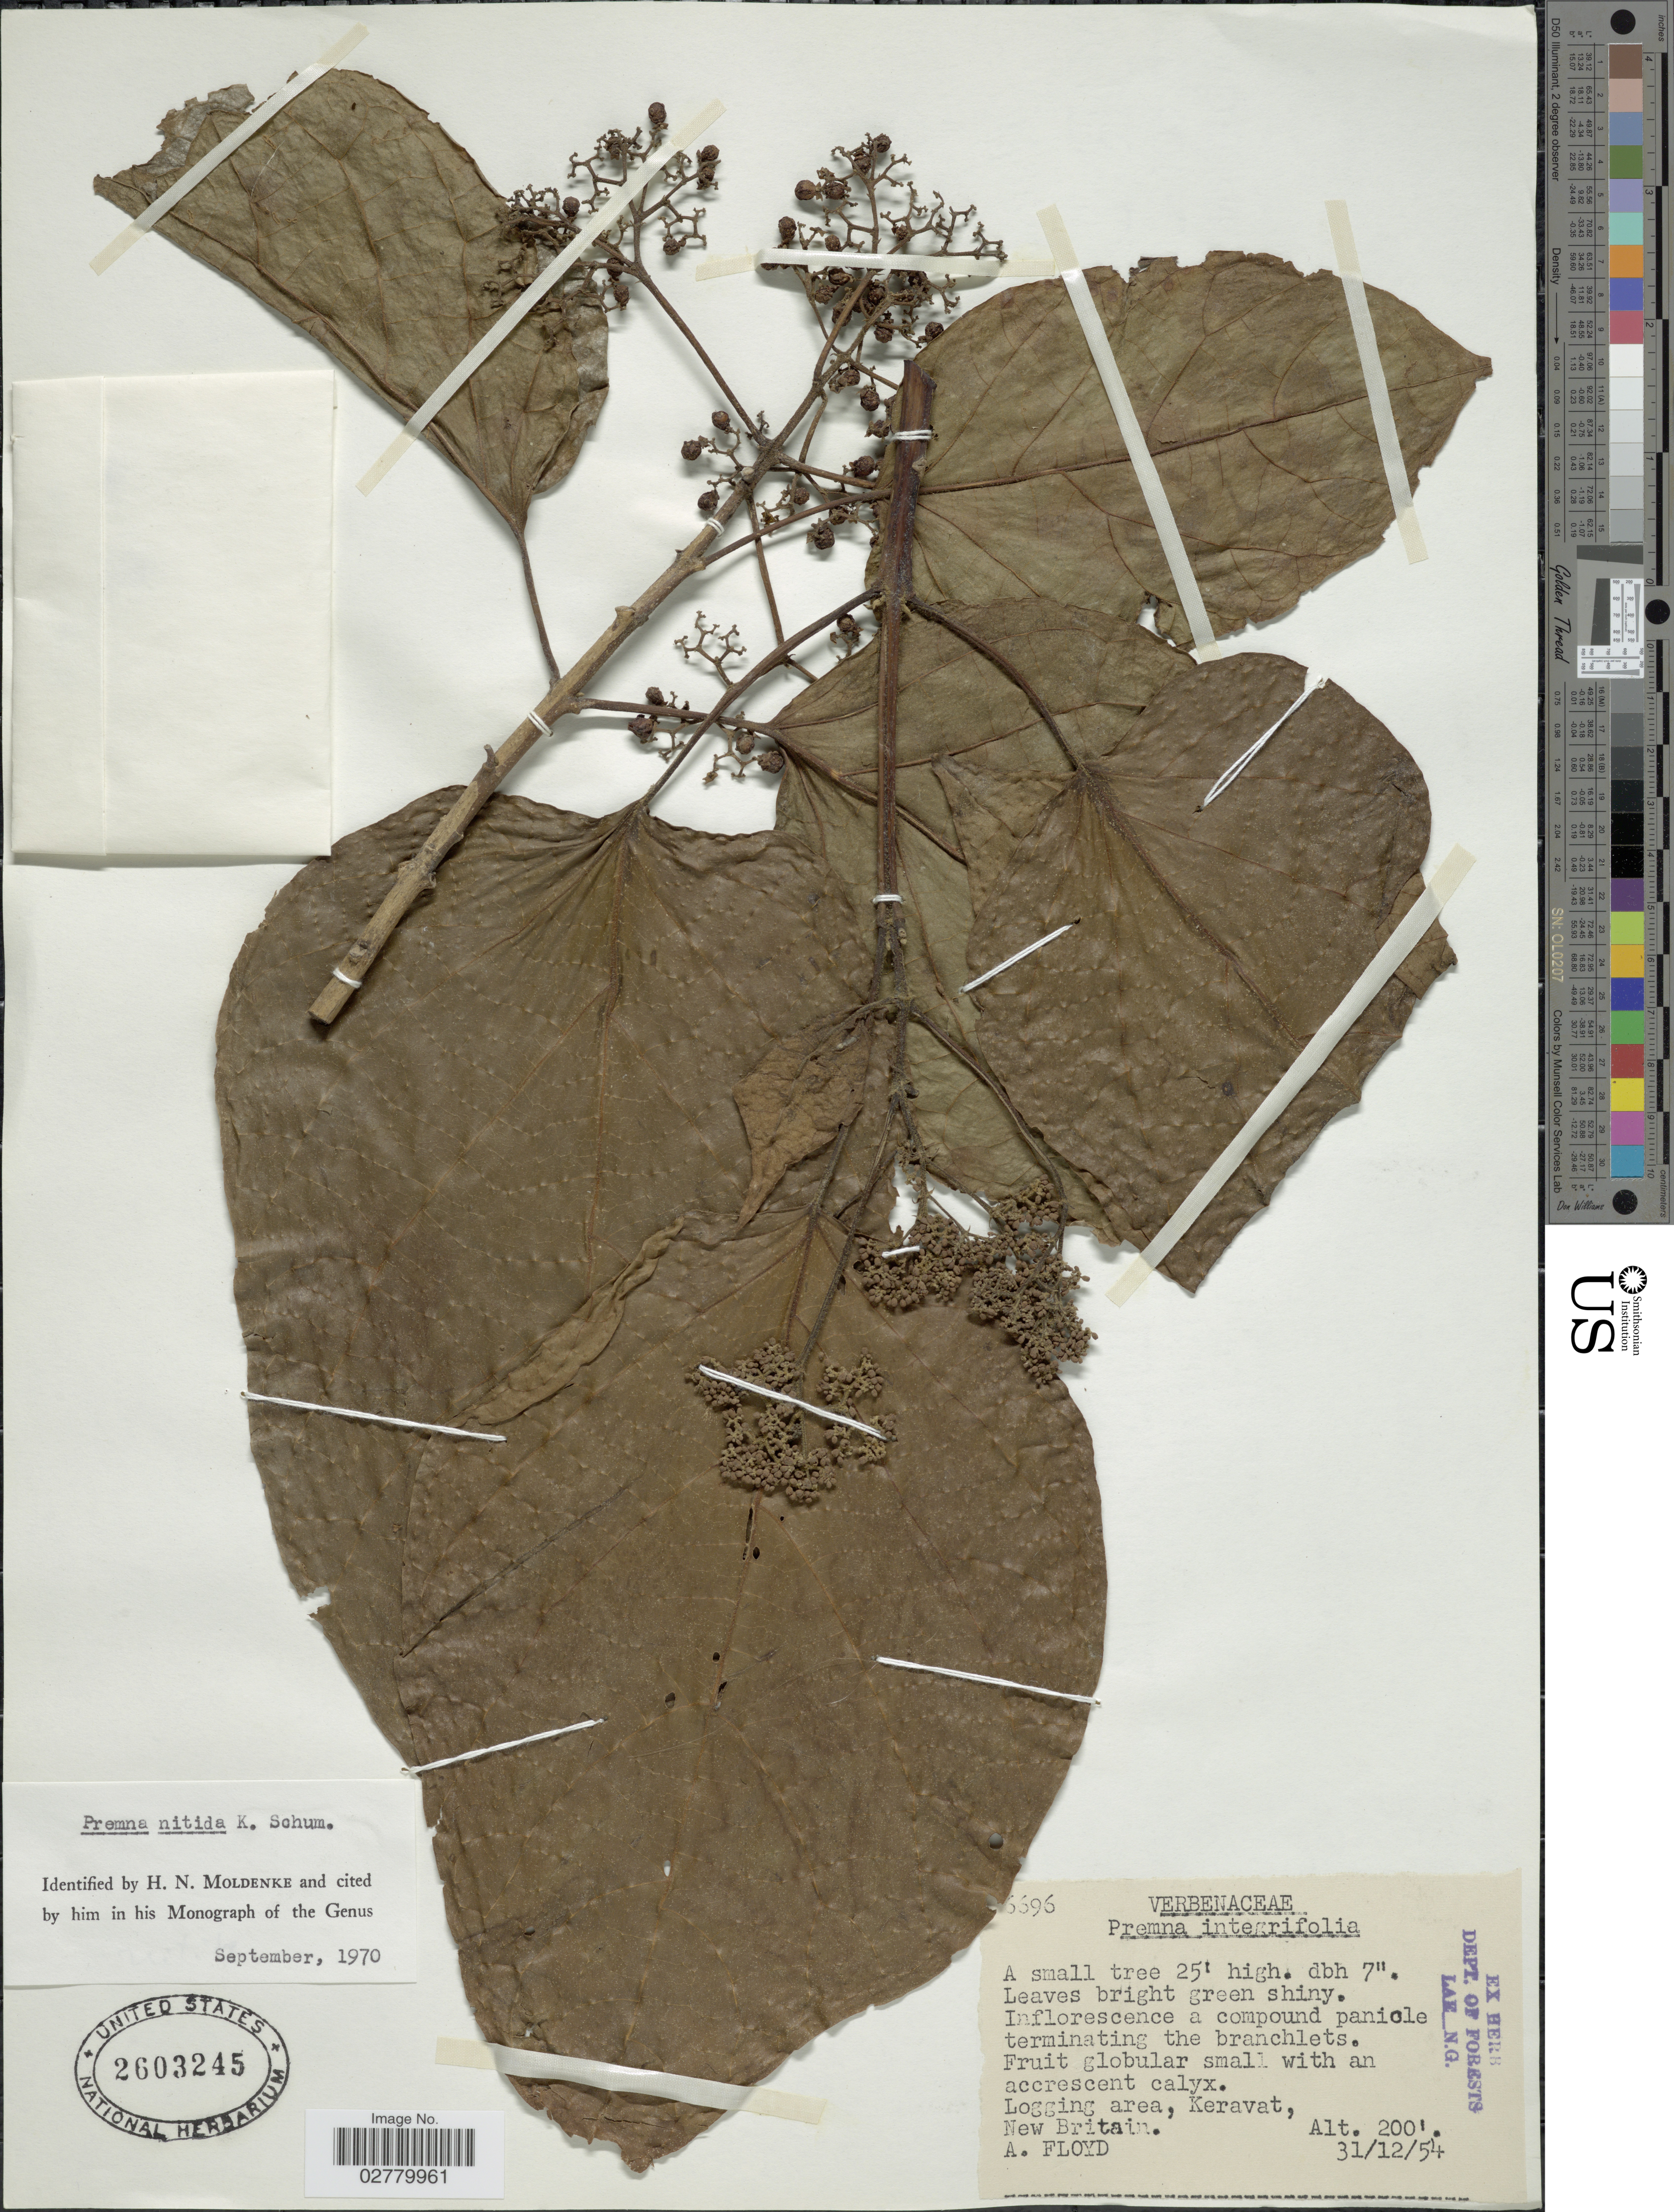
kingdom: Plantae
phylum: Tracheophyta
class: Magnoliopsida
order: Lamiales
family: Lamiaceae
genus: Premna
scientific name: Premna nitida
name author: K. Schum.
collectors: A. Floyd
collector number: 6696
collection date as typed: Transcribed d/m/y: 31/12/54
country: Papua New Guinea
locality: Logging area, Keravat, New Britain.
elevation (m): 61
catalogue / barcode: US 2603245